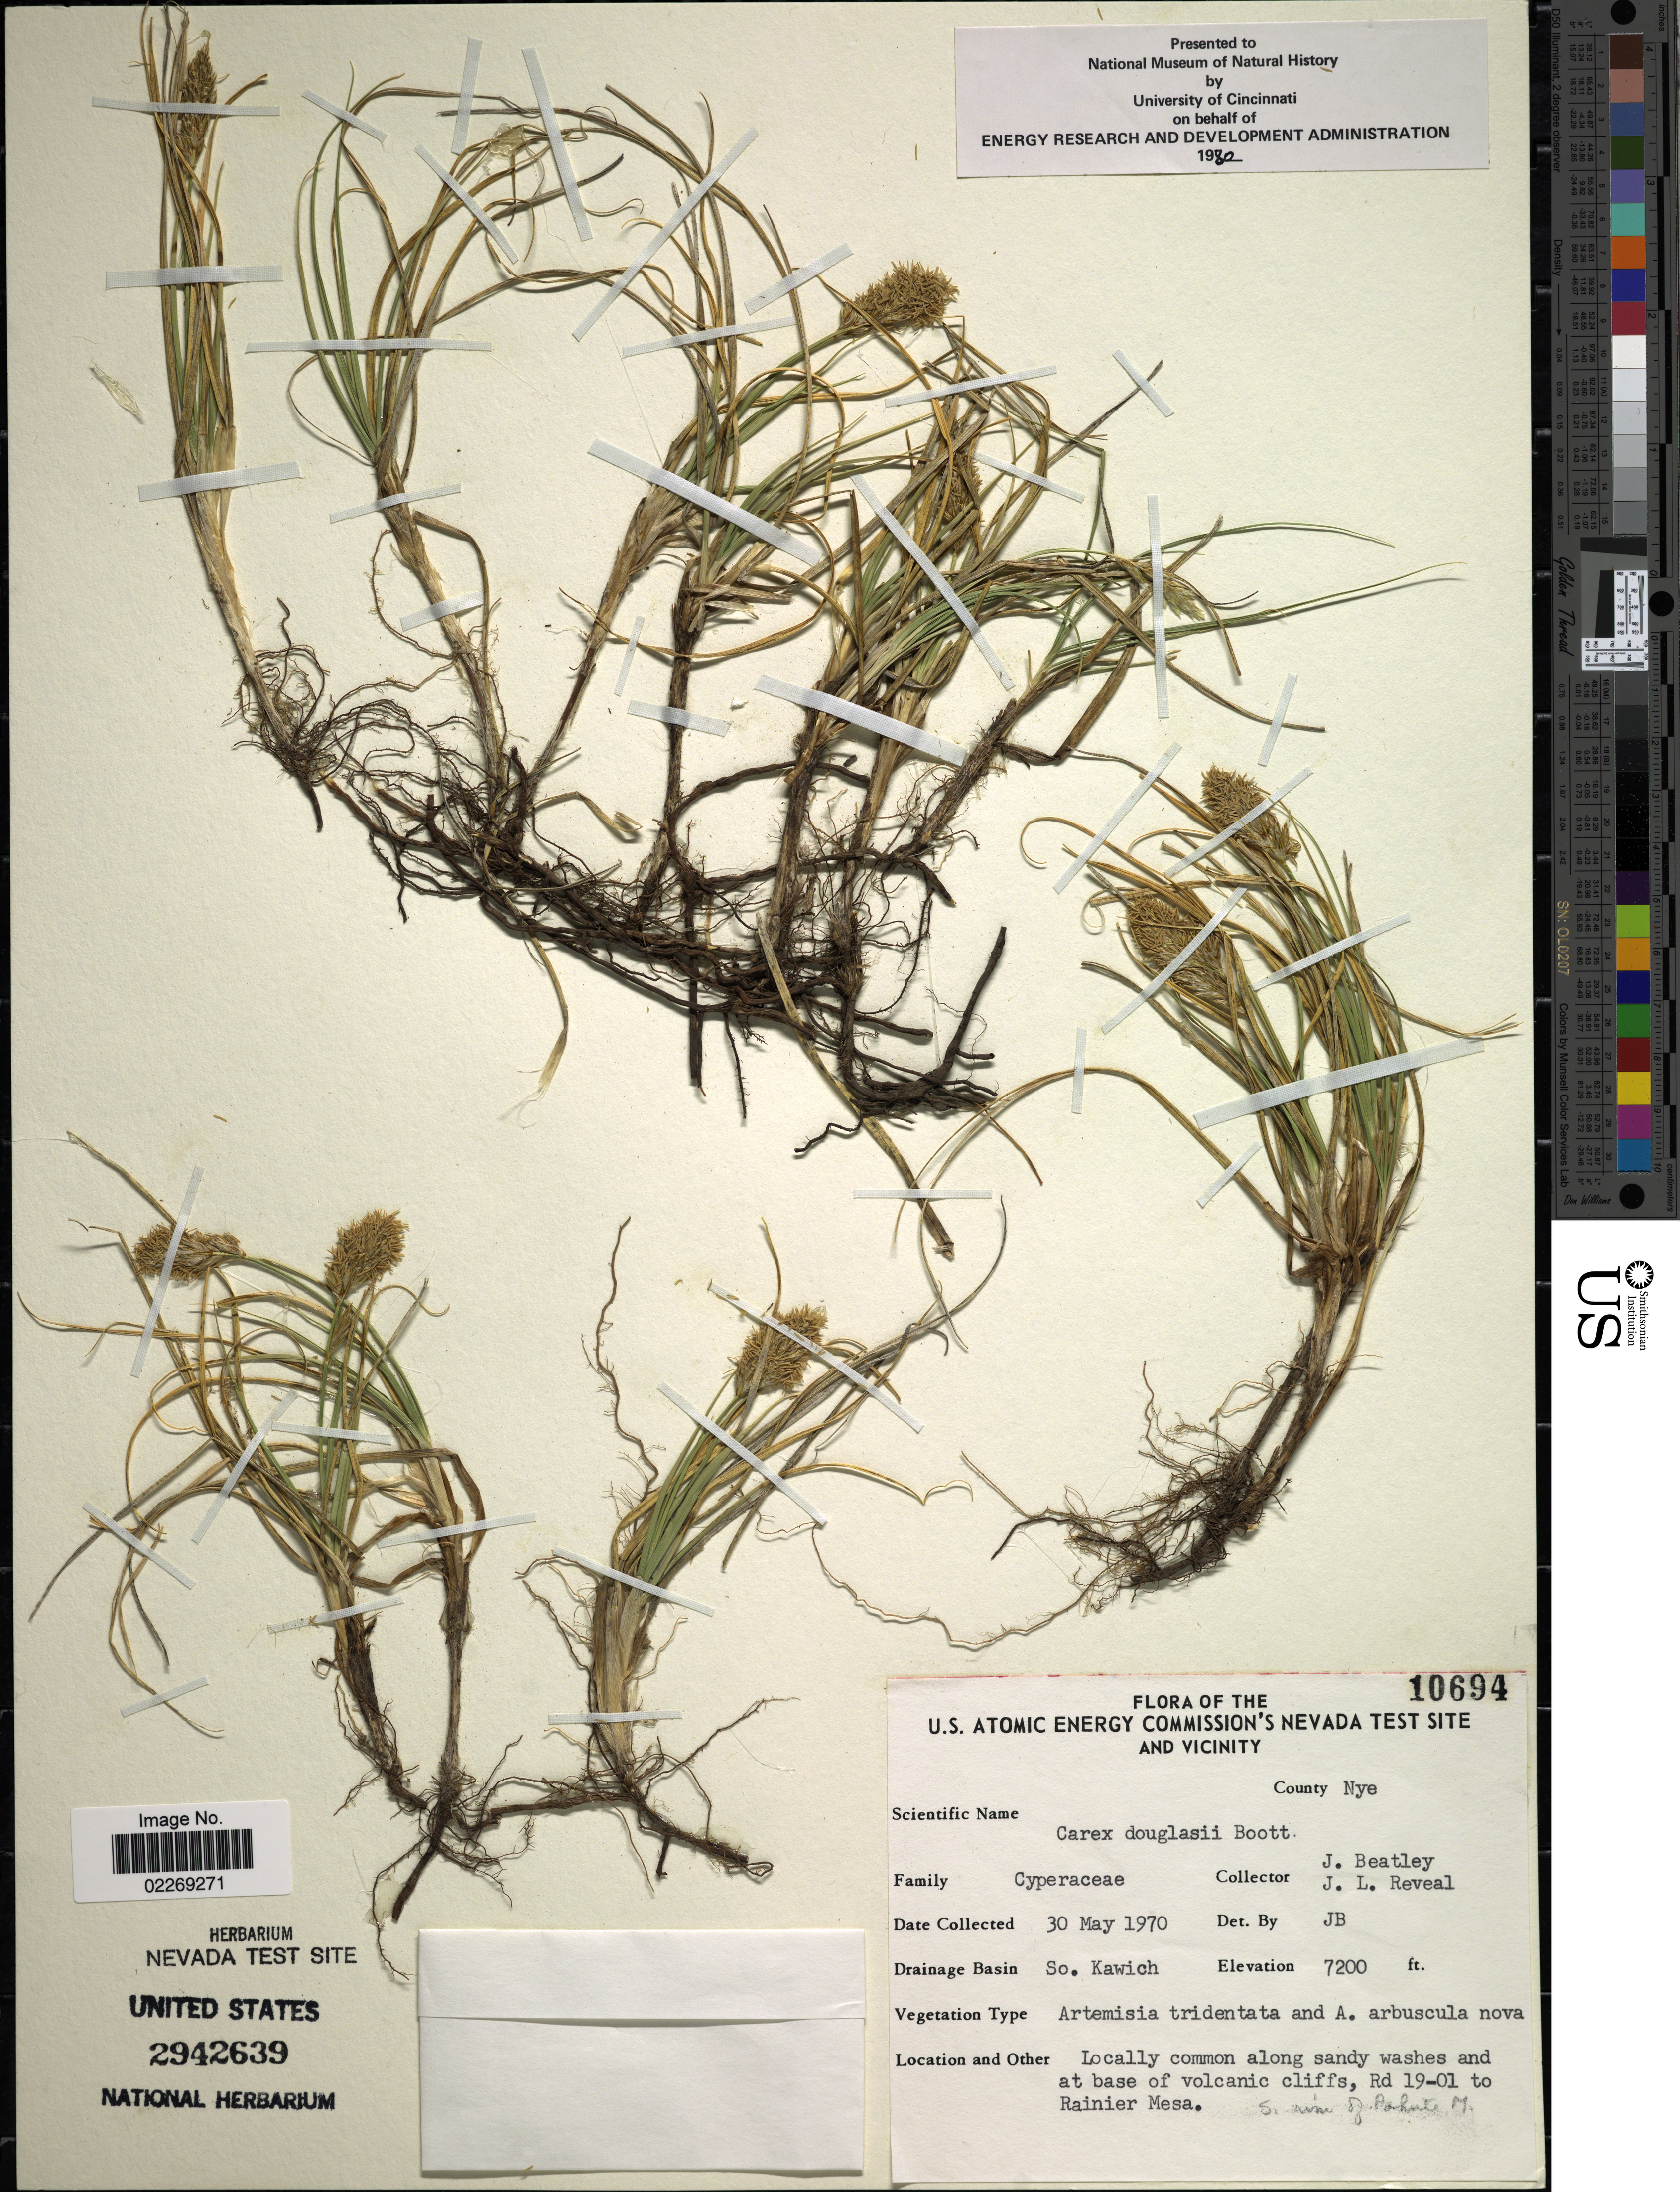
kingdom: Plantae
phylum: Tracheophyta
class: Liliopsida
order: Poales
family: Cyperaceae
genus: Carex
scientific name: Carex douglasii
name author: Boott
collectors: J. C. Beatley & J. L. Reveal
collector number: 10694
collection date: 1970-05-30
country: United States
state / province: Nevada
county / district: Nye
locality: Along sandy marshes washes and at base of volcanic cliffs, Rd 19-01 to Rainier Mesa, S. rim of Pahute M. Nye County, U.S. Atomic Energy Commission's Nevada Test Site and vicinity.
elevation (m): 2195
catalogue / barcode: US 2942639